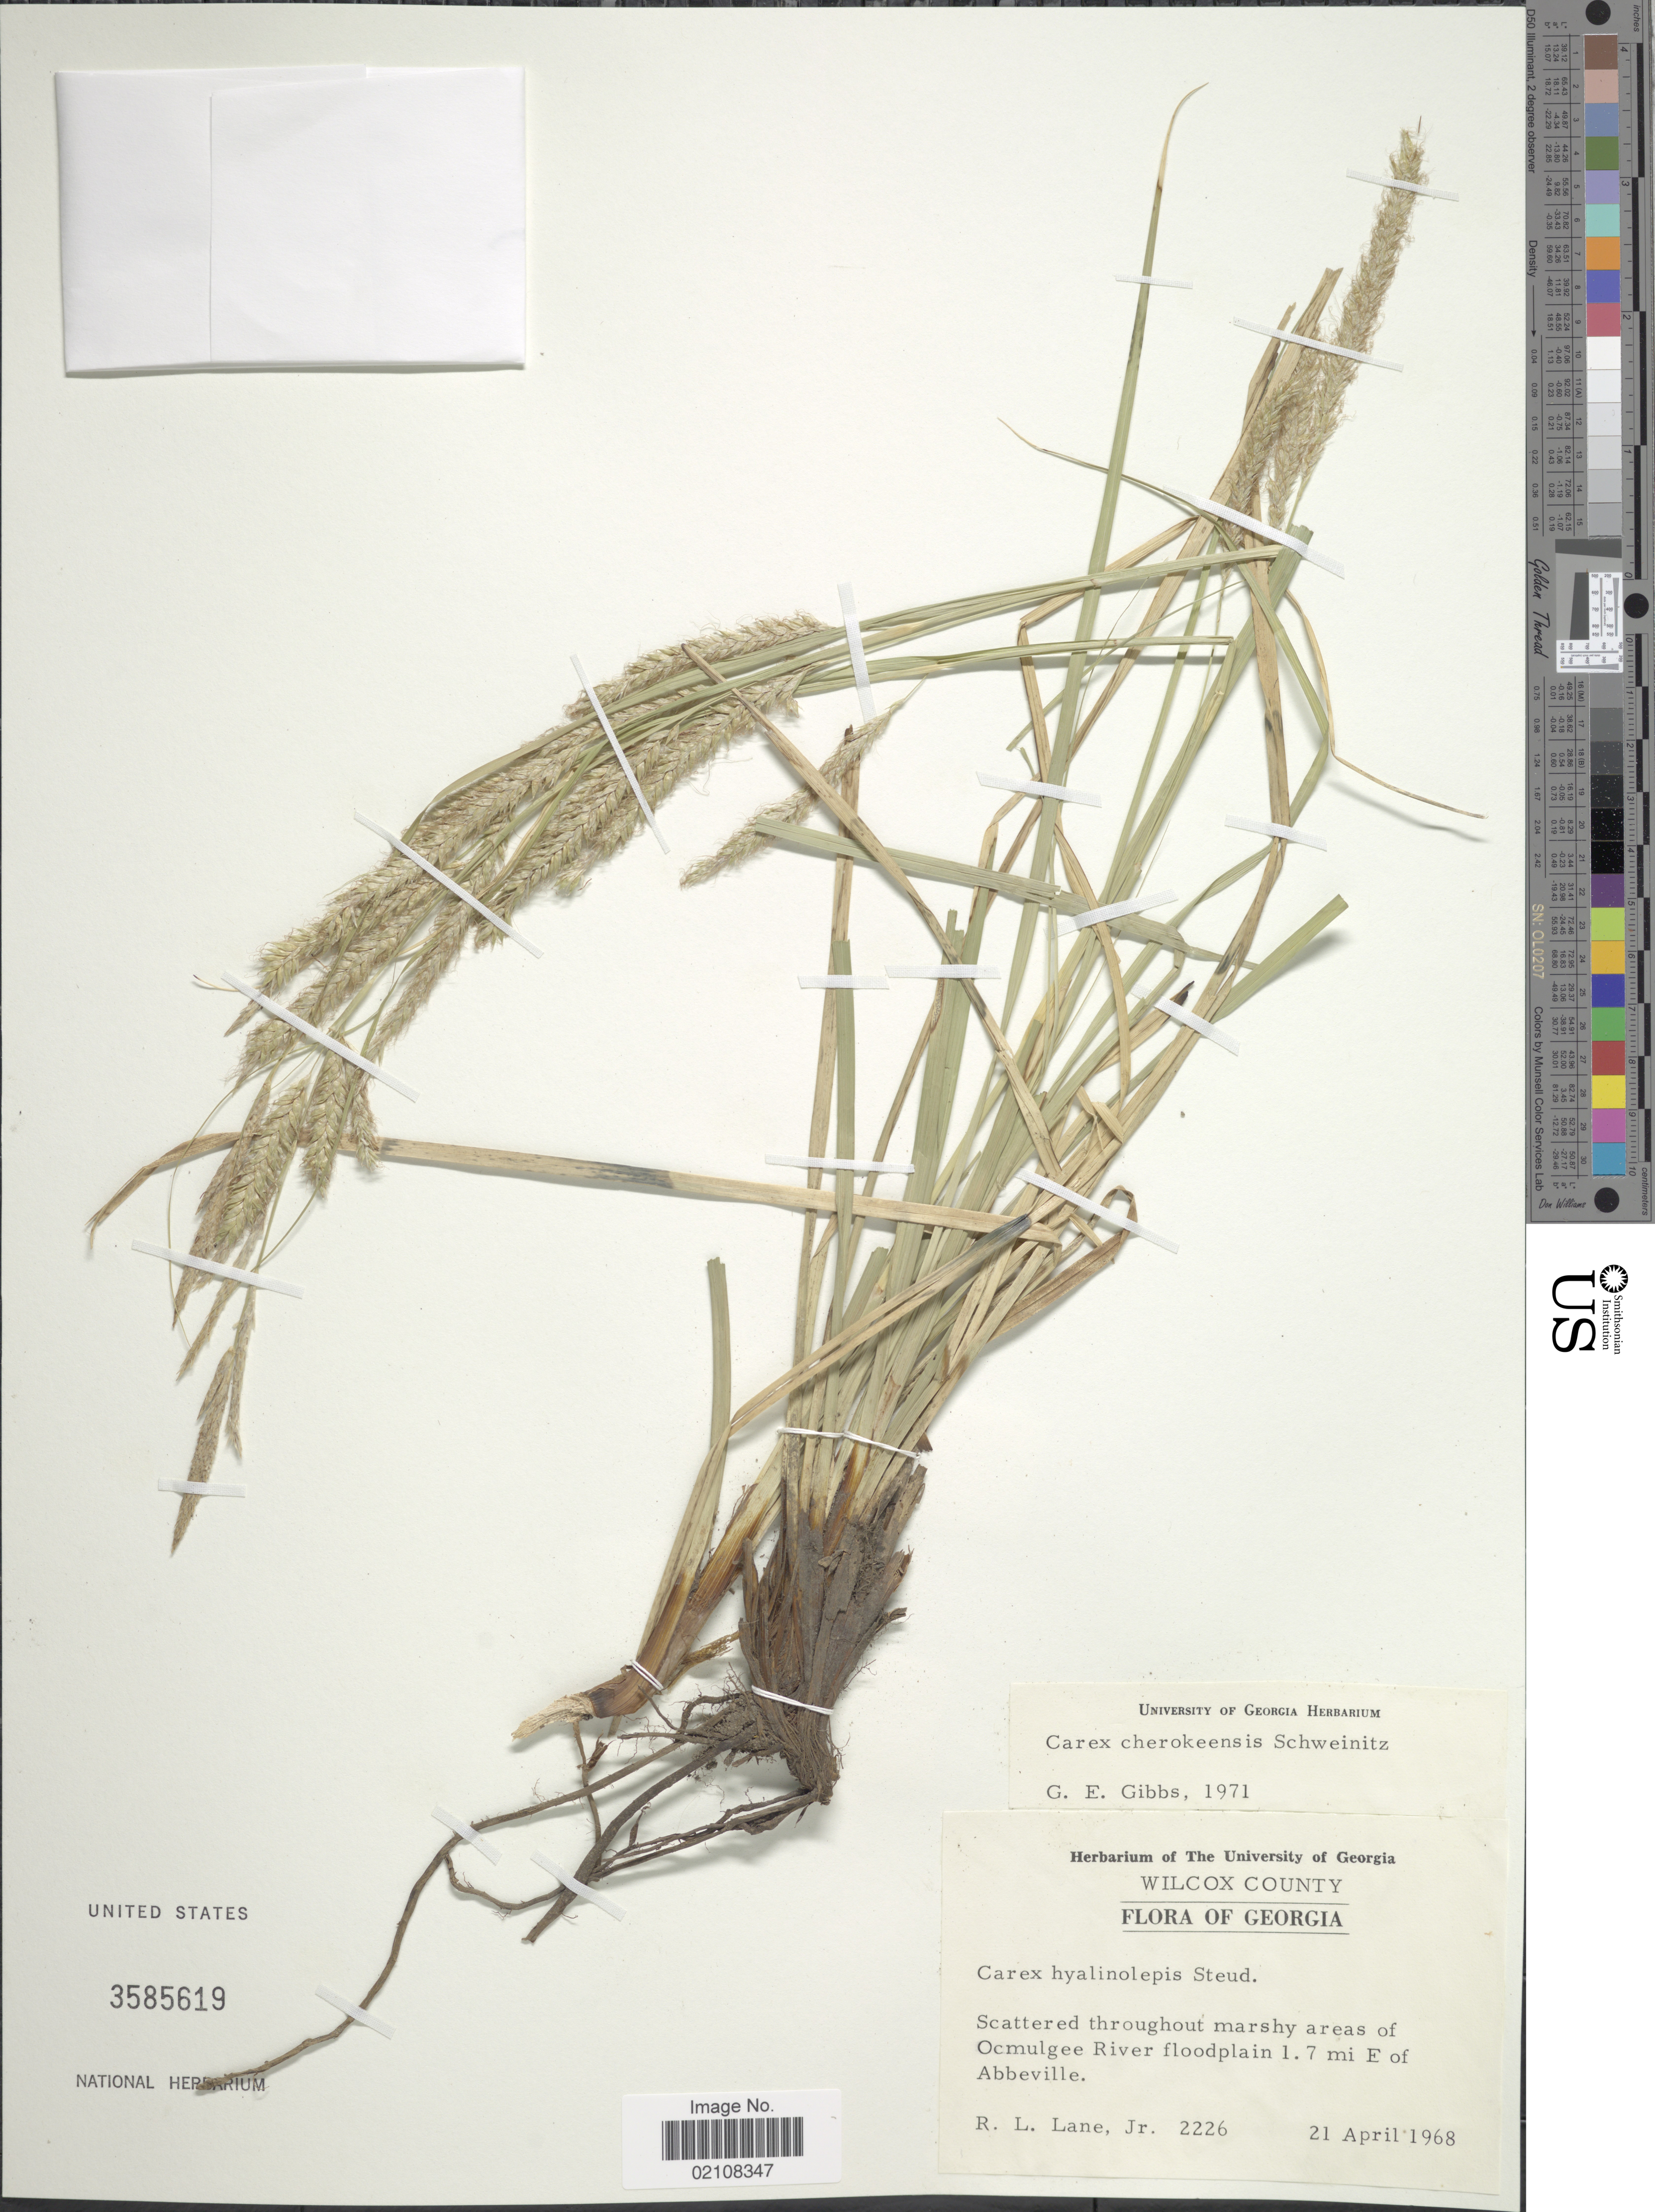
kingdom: Plantae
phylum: Tracheophyta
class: Liliopsida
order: Poales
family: Cyperaceae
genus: Carex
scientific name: Carex cherokeensis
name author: Schwein.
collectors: R. Lane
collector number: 2226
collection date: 1968-04-21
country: United States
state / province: Georgia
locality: Wilcox County, Scattered throughout masrhy areas of Ocmulgee River floodplain, 1.7 mi. E of Abbeville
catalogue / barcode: US 3585619